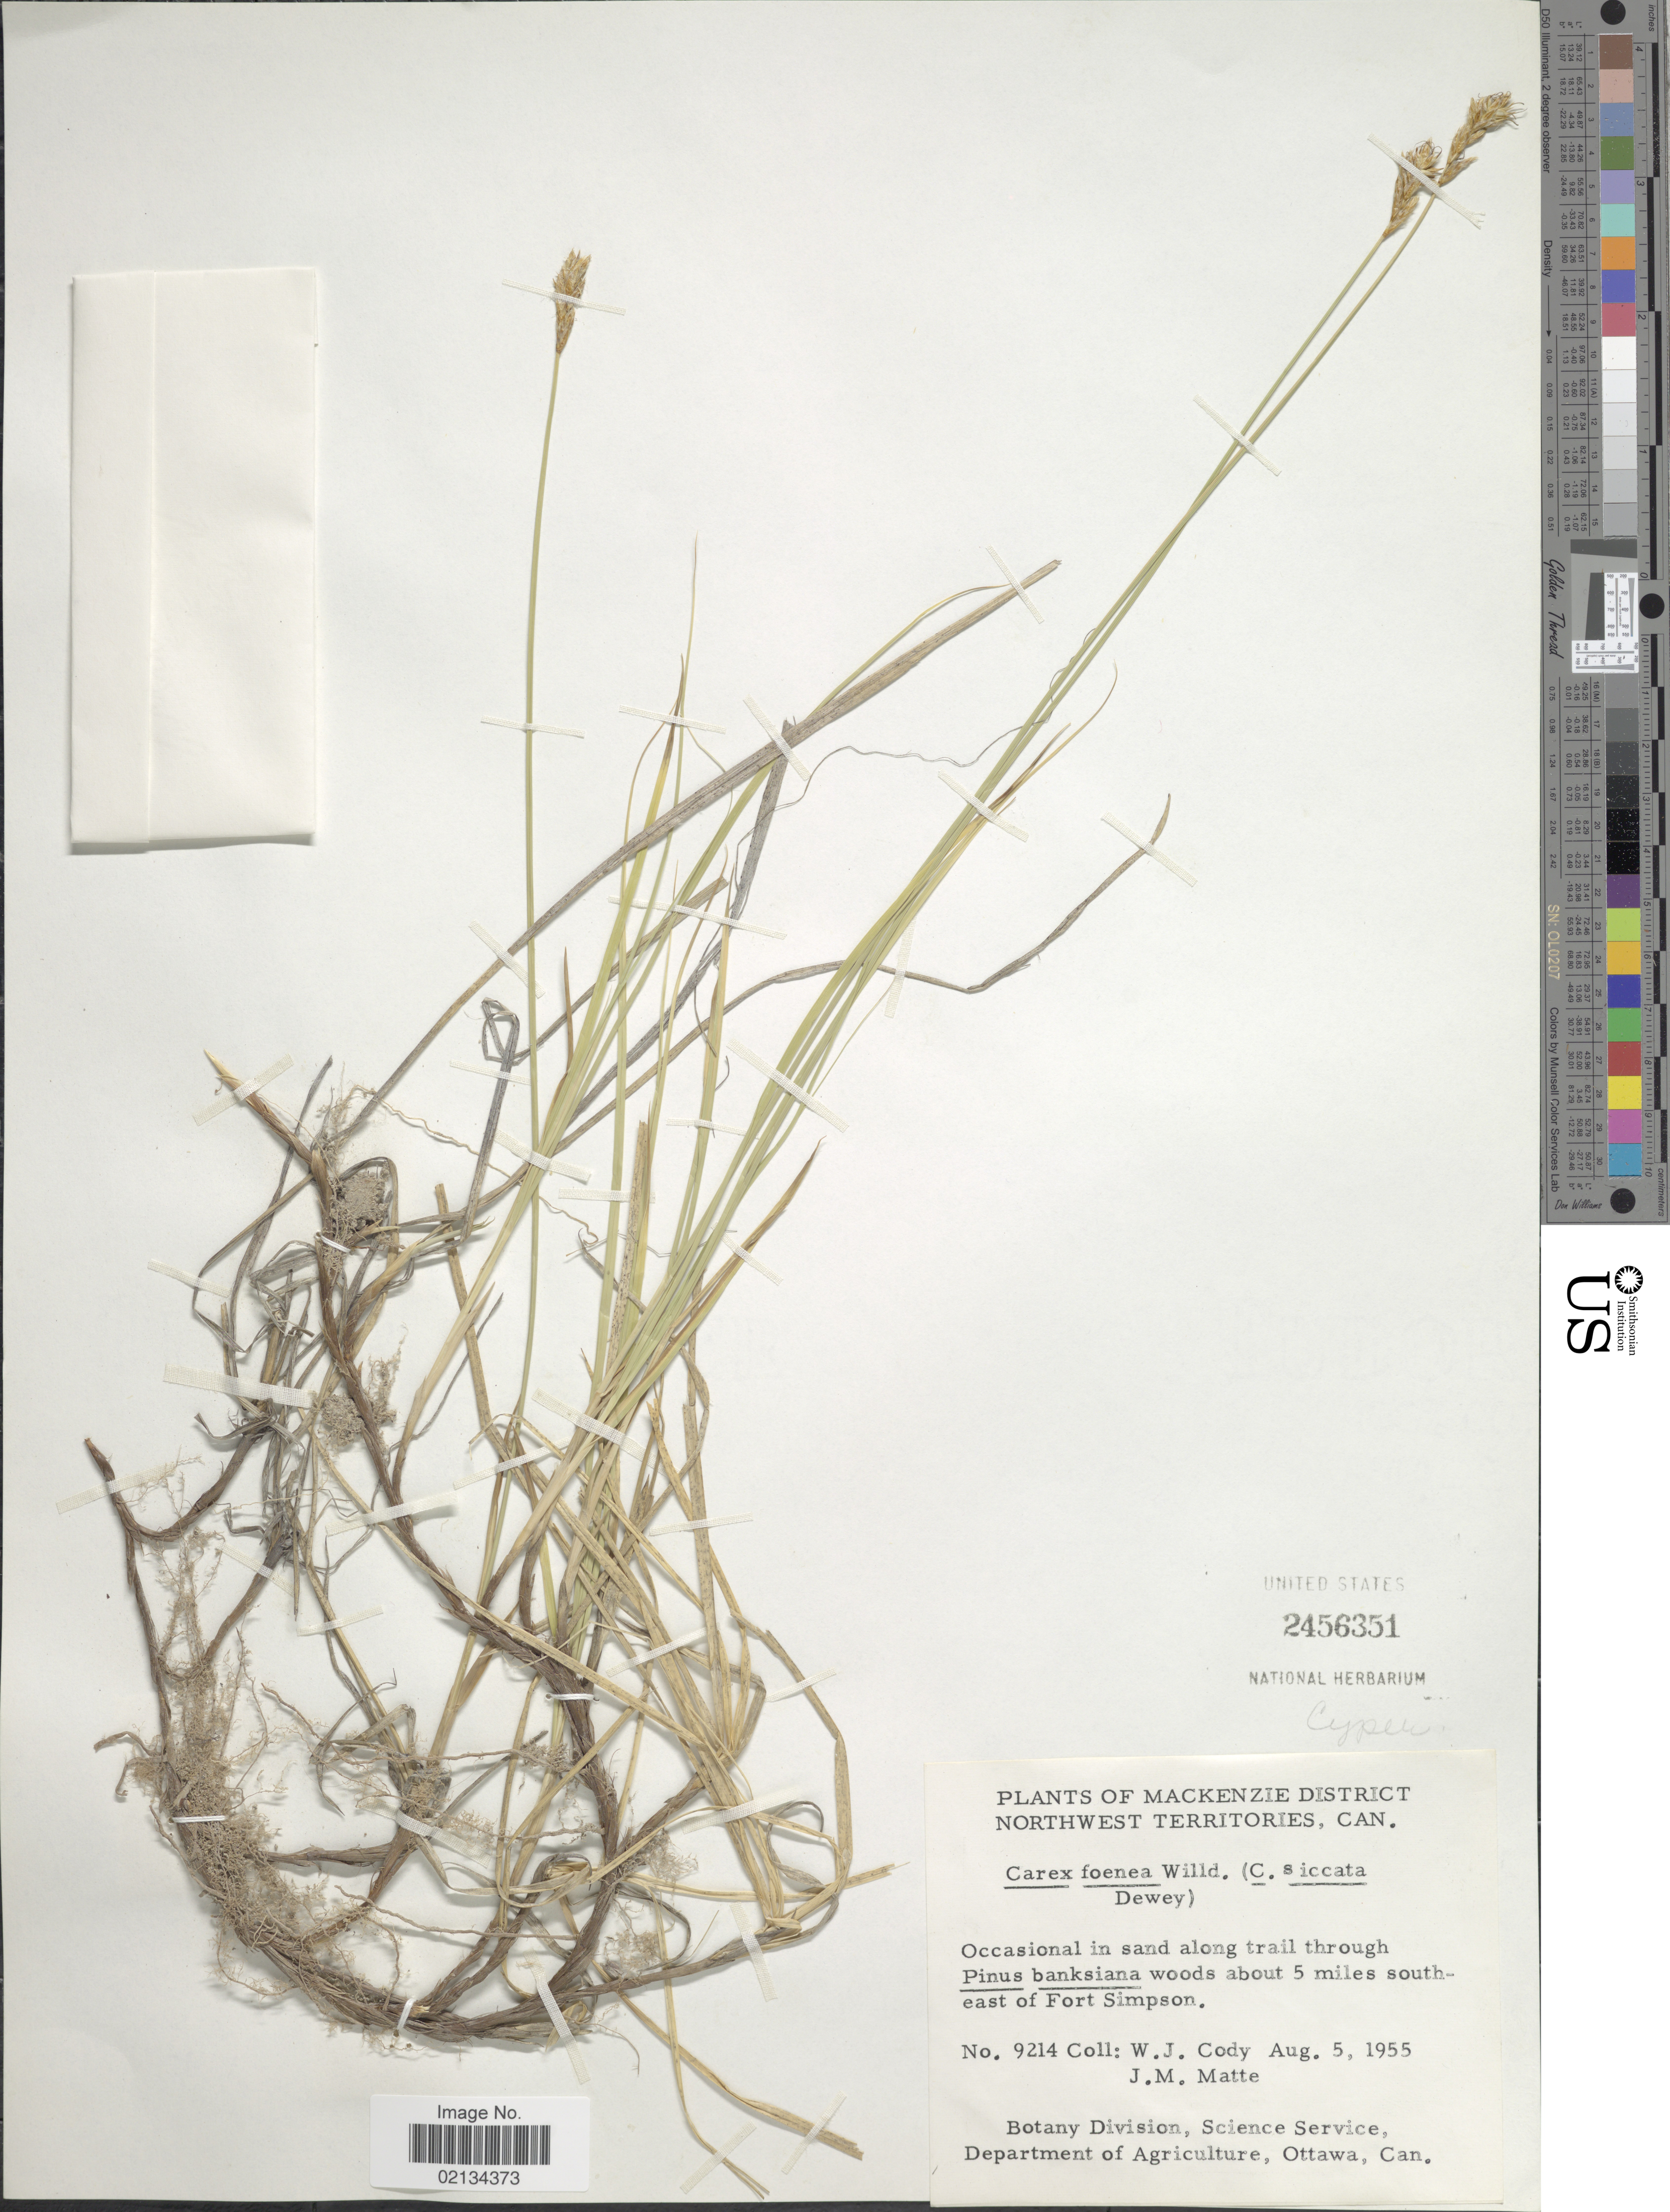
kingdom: Plantae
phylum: Tracheophyta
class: Liliopsida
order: Poales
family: Cyperaceae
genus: Carex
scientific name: Carex siccata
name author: Dewey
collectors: W. Cody & J. Matte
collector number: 9214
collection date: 1955-08-05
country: Canada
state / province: Northwest Territories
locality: Mackenzie District, occasional in sand along trail through woods about 5 miles southeast of Fort Simpson.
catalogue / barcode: US 2456351